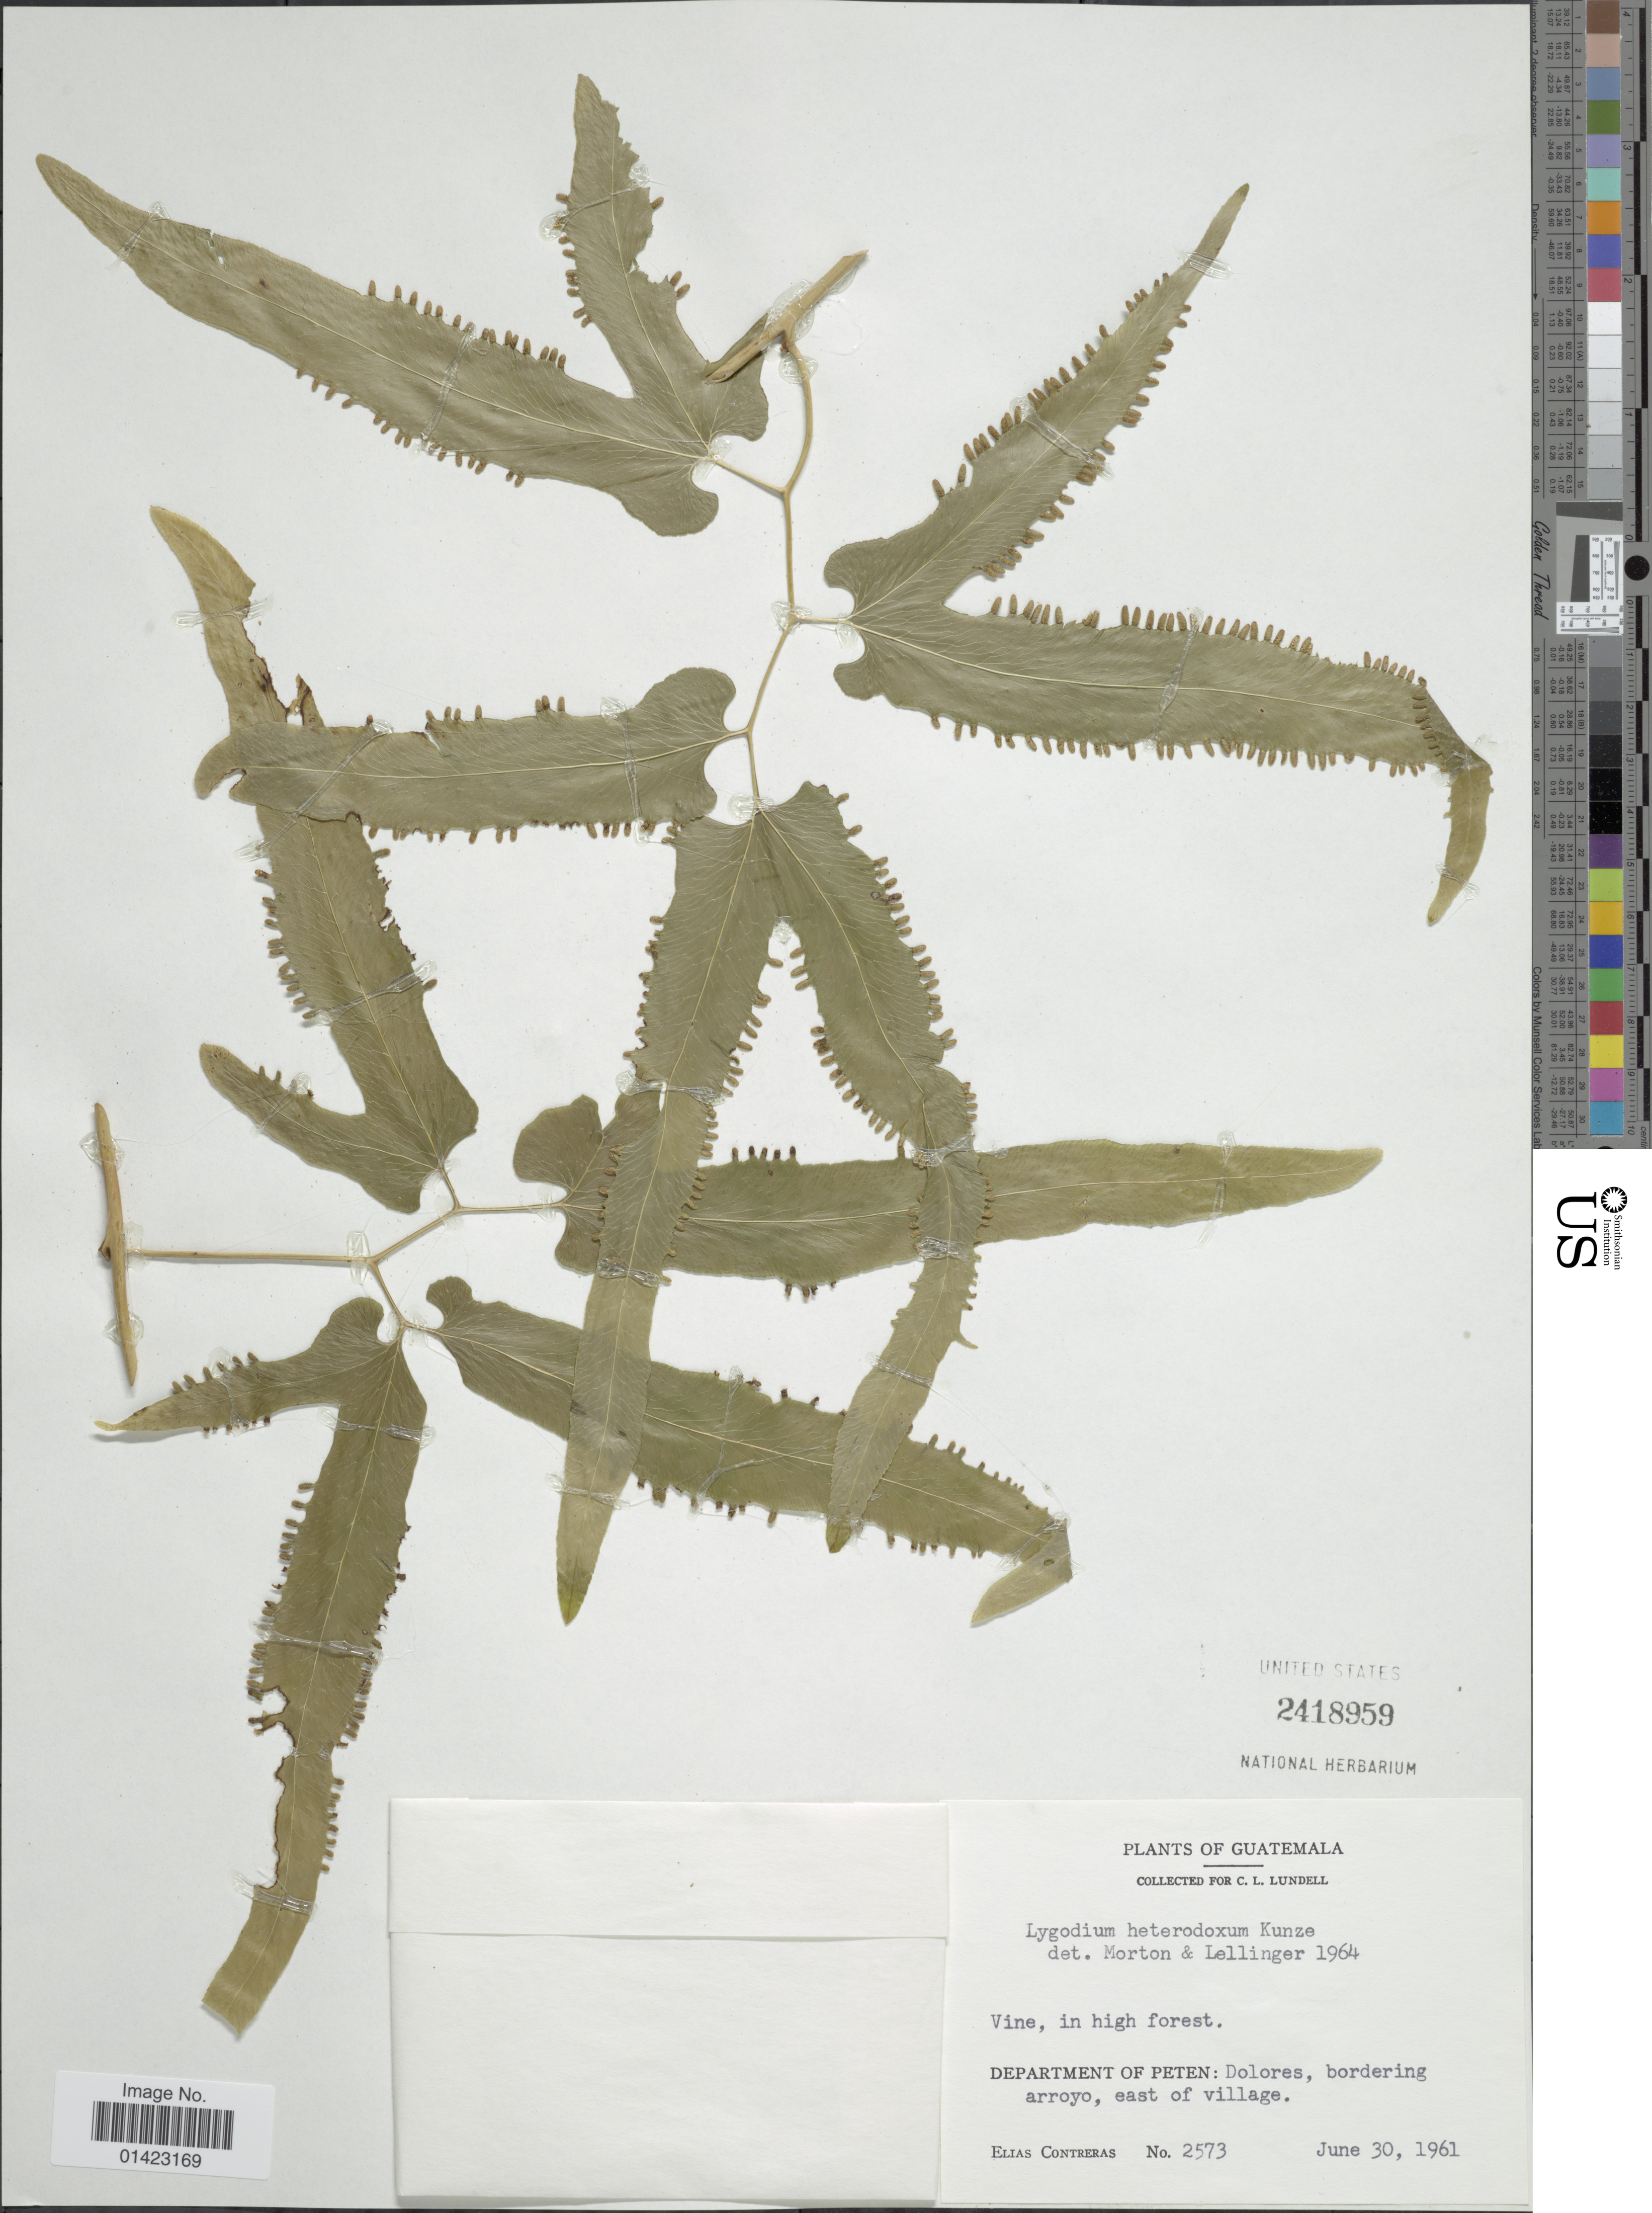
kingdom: Plantae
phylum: Tracheophyta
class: Polypodiopsida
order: Schizaeales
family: Lygodiaceae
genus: Lygodium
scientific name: Lygodium heterodoxum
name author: Kunze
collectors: E. Contreras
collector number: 2573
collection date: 1961-06-30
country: Guatemala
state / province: El Petén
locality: Department of Peten: Dolores, bordering arroyo, east of village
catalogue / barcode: US 2418959